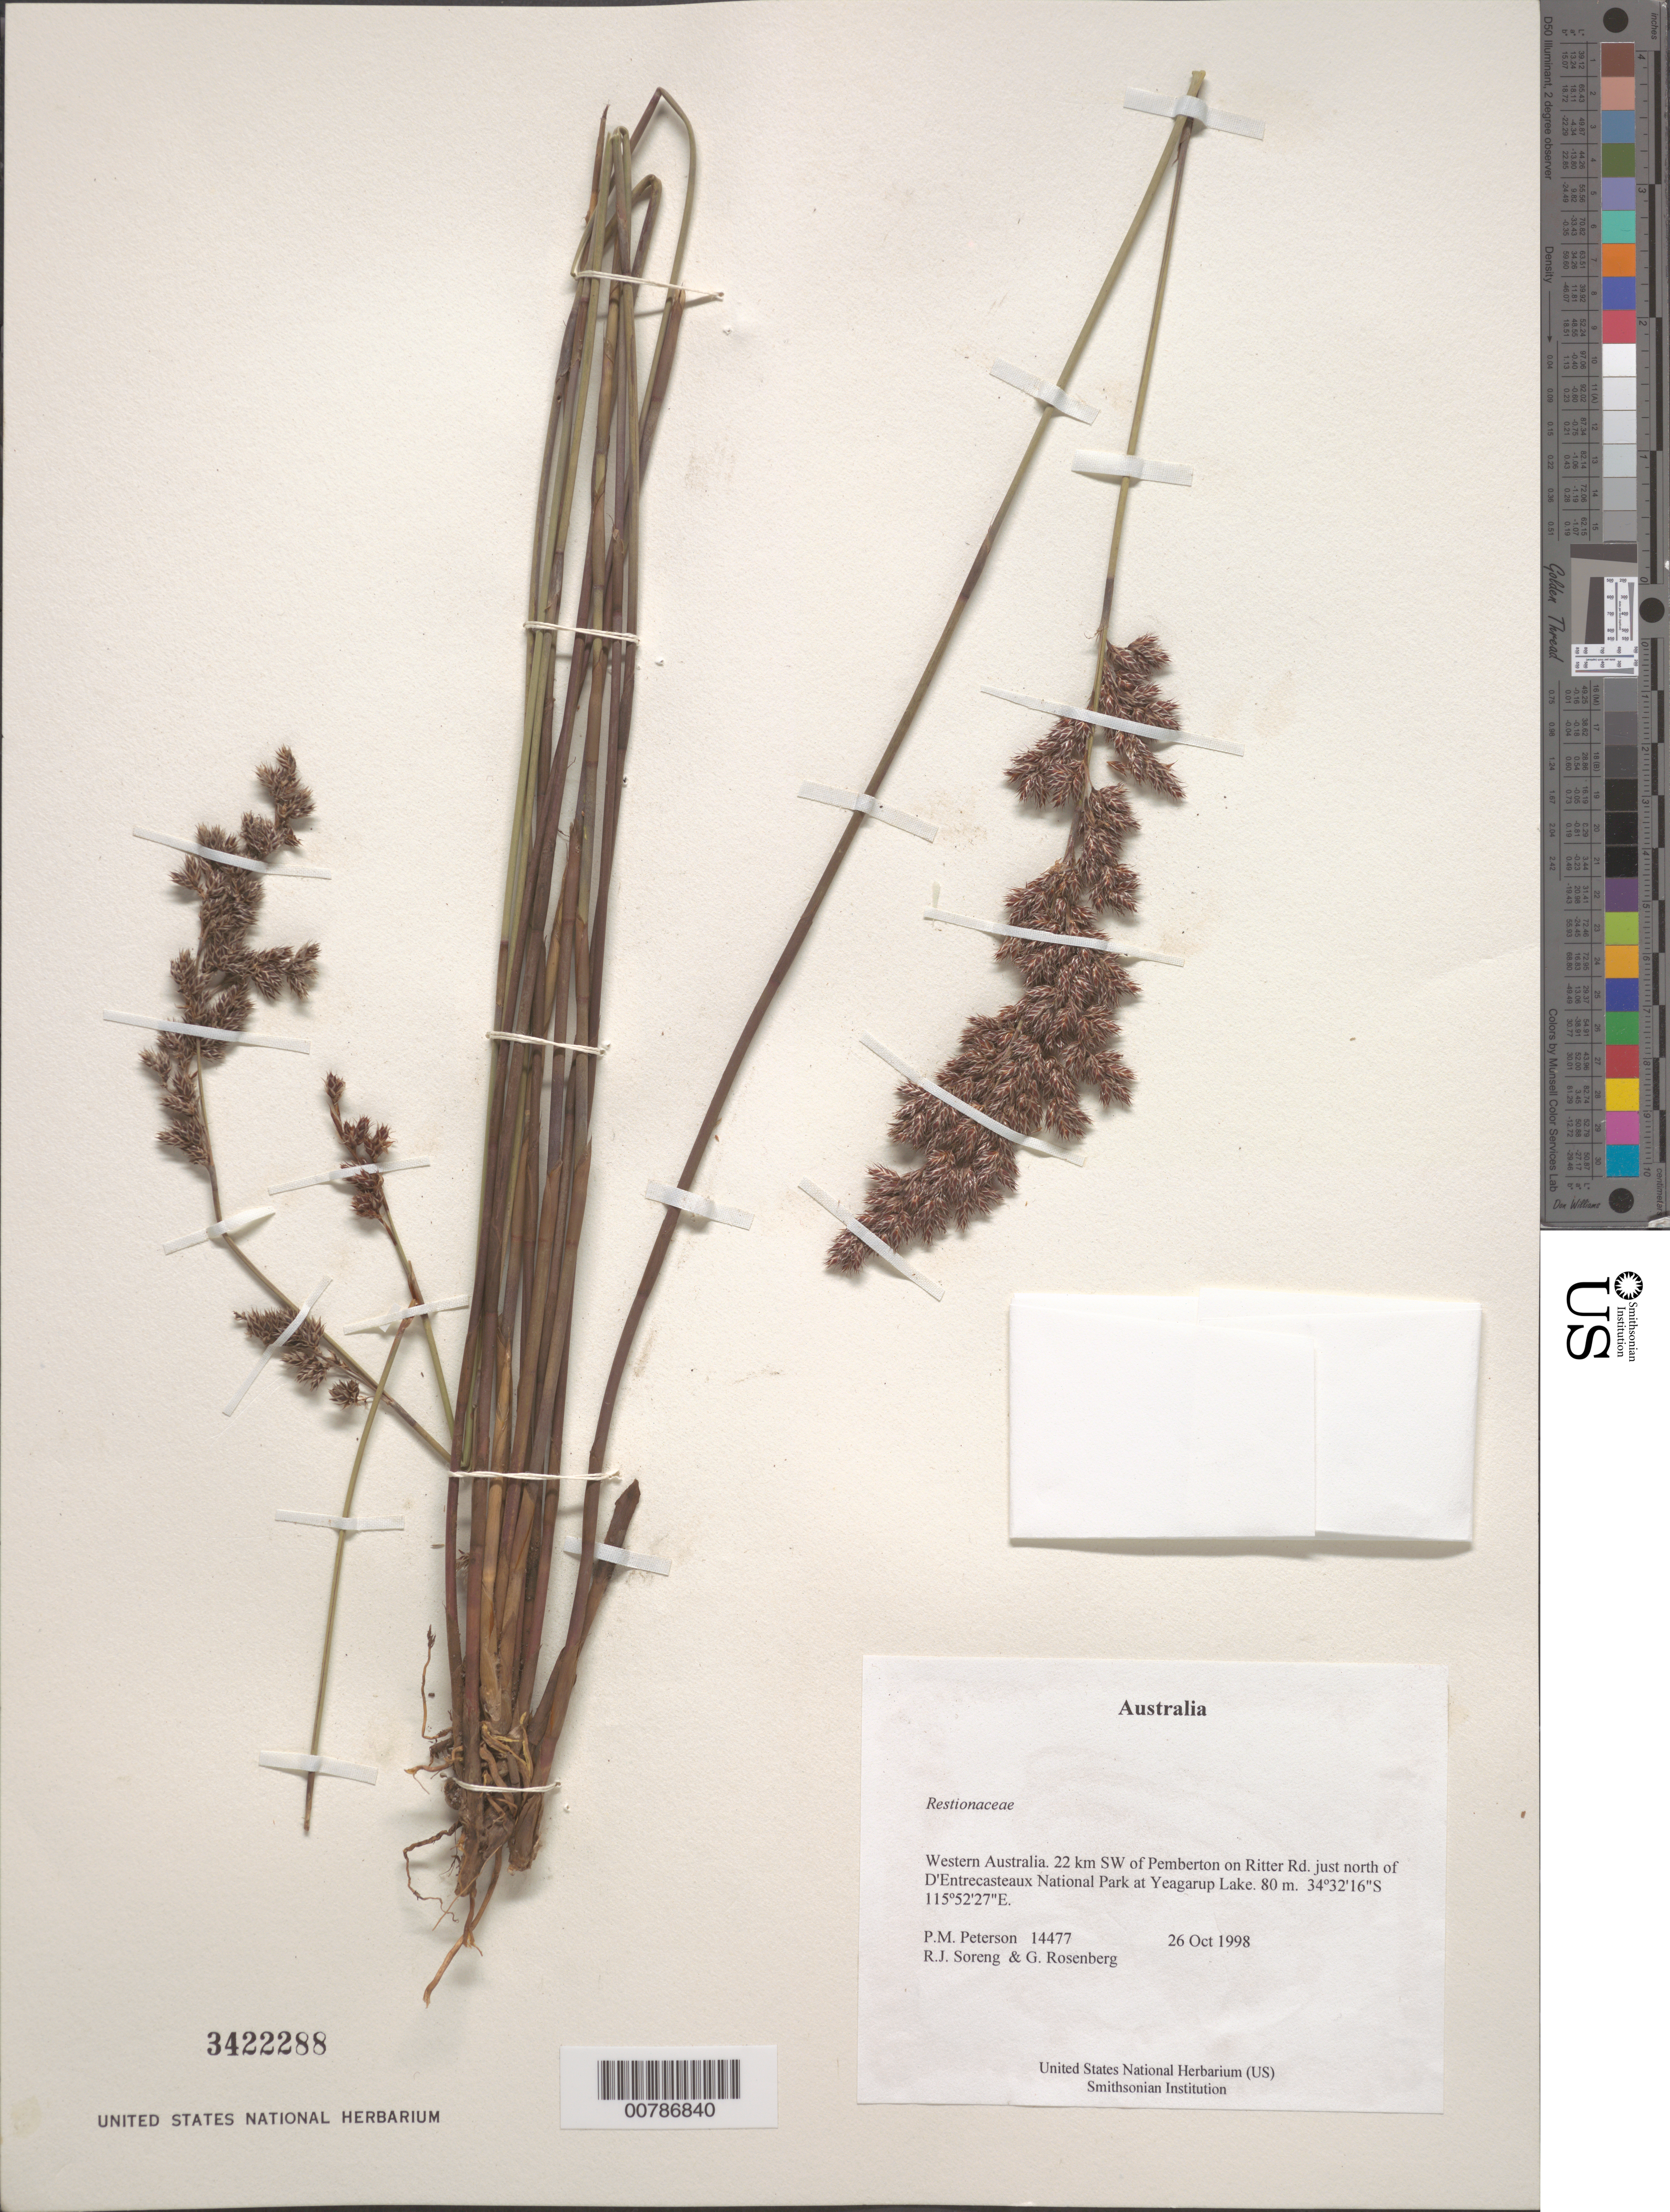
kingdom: Plantae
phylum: Tracheophyta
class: Liliopsida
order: Poales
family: Restionaceae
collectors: P. M. Peterson, R. J. Soreng & G. Rosenberg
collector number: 14477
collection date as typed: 26 Oct 1998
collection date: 1998-10-26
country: Australia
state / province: Western Australia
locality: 22 km SW of Pemberton on Ritter Rd. just north of D'Entrecasteaux National Park at Yeagarup Lake.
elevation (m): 80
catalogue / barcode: US 3422288